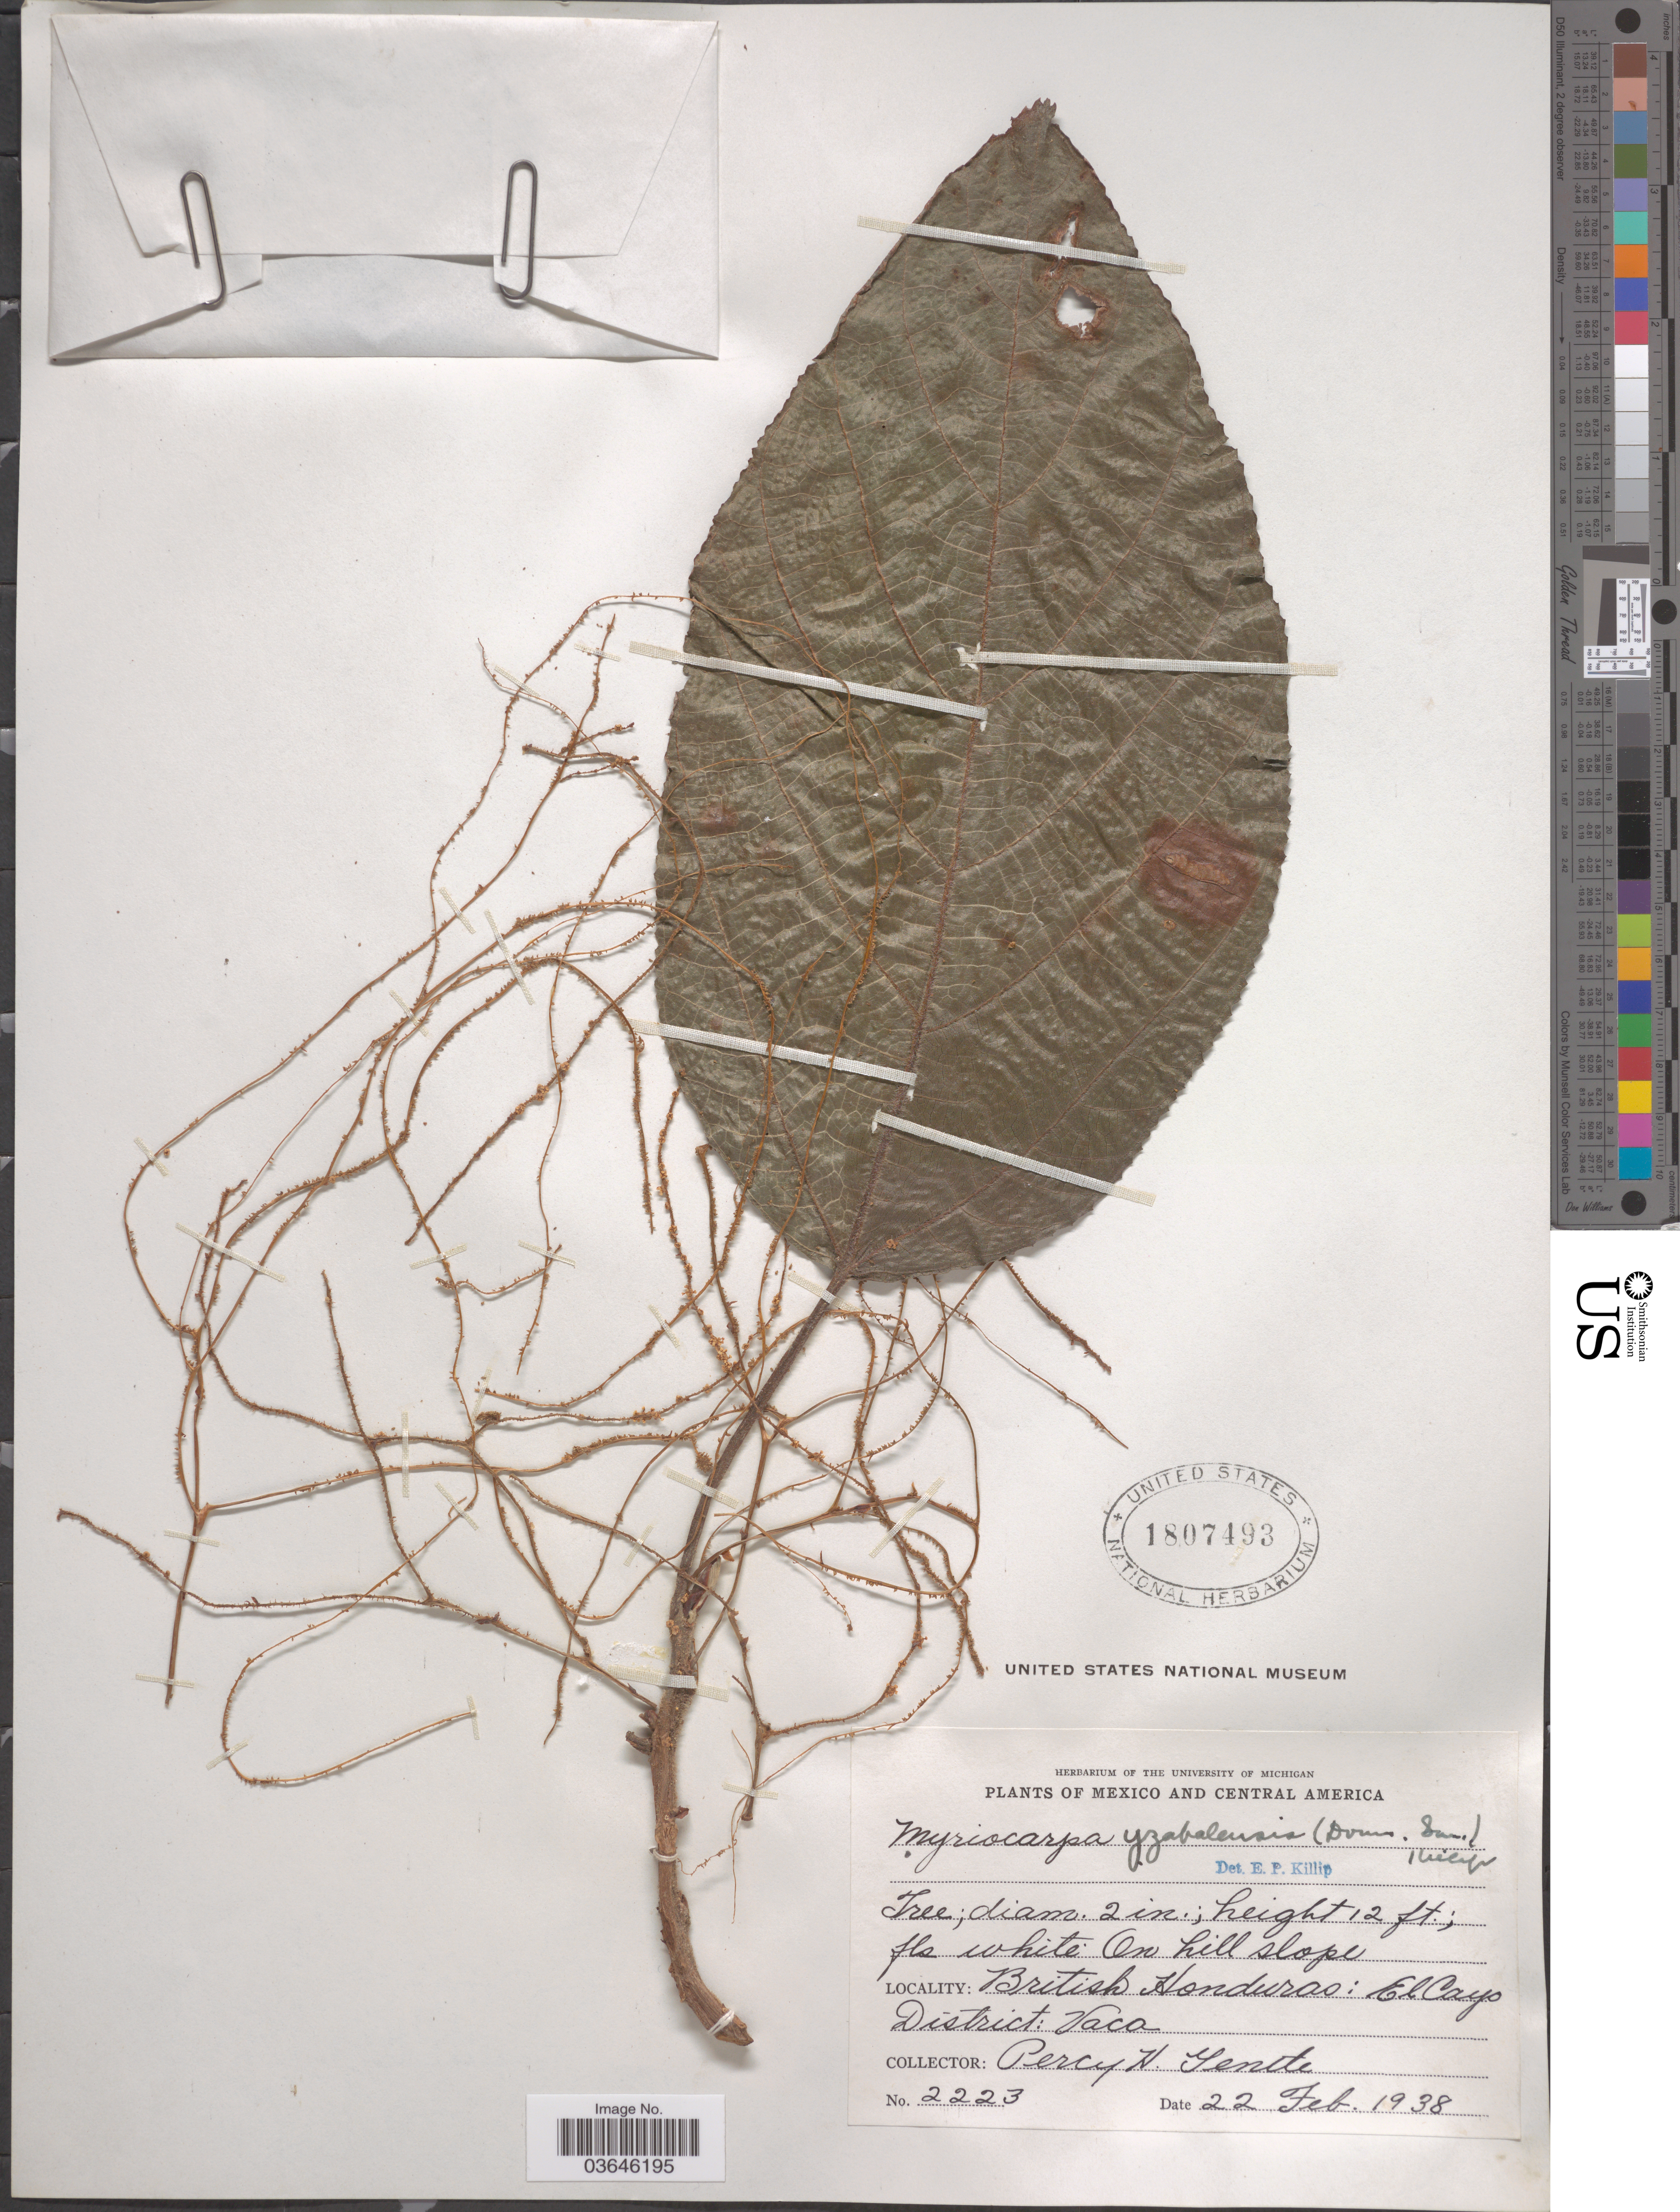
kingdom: Plantae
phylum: Tracheophyta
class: Magnoliopsida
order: Rosales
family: Urticaceae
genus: Myriocarpa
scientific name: Myriocarpa yzabalensis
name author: (Donn. Sm.) Killip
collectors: P. H. Gentle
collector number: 2223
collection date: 1938-02-22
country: Belize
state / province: Cayo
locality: British Honduras: El Cayo District: Vaca.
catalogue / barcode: US 1807493